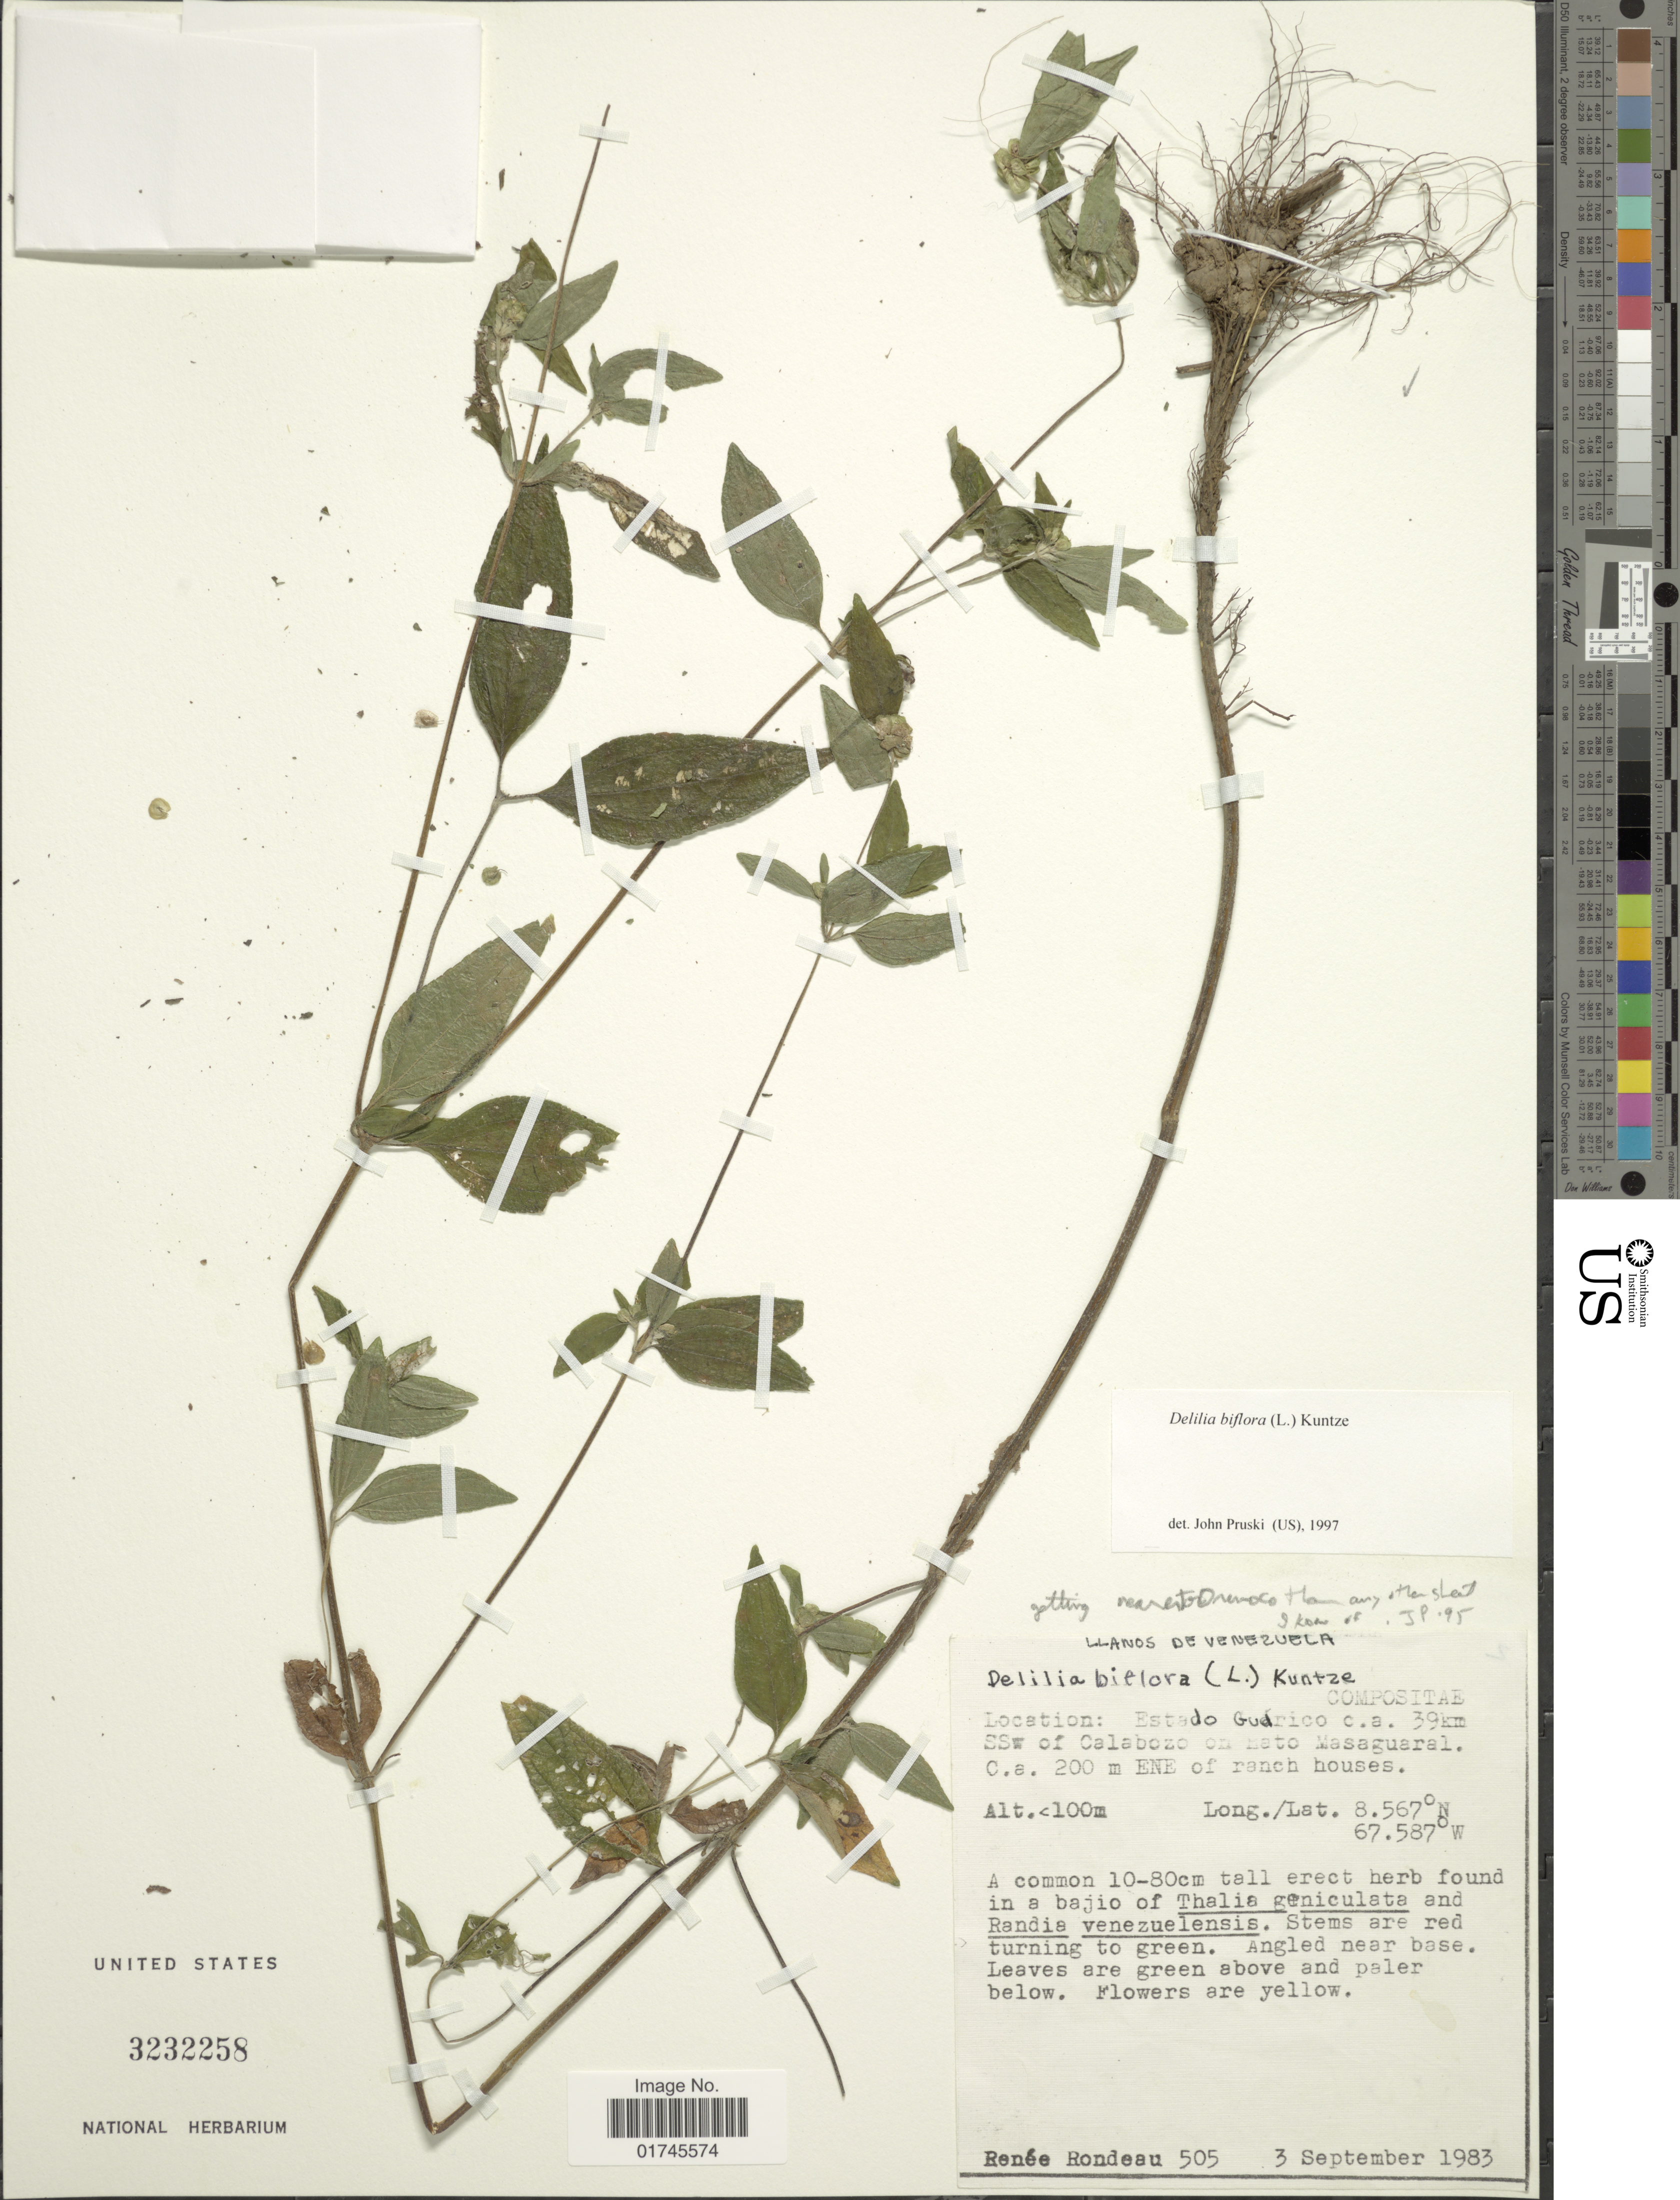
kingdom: Plantae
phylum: Tracheophyta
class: Magnoliopsida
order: Asterales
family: Asteraceae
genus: Delilia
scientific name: Delilia biflora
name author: (L.) Kuntze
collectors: R. Rondeau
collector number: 505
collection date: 1983-09-03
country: Venezuela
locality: Llanos de Venezuela, Estado Gudrico c.a. 39km SSw of Calabozo on mato Masaguaral. C.a. 200 m ENE of ranch houses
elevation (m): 200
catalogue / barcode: US 3232258